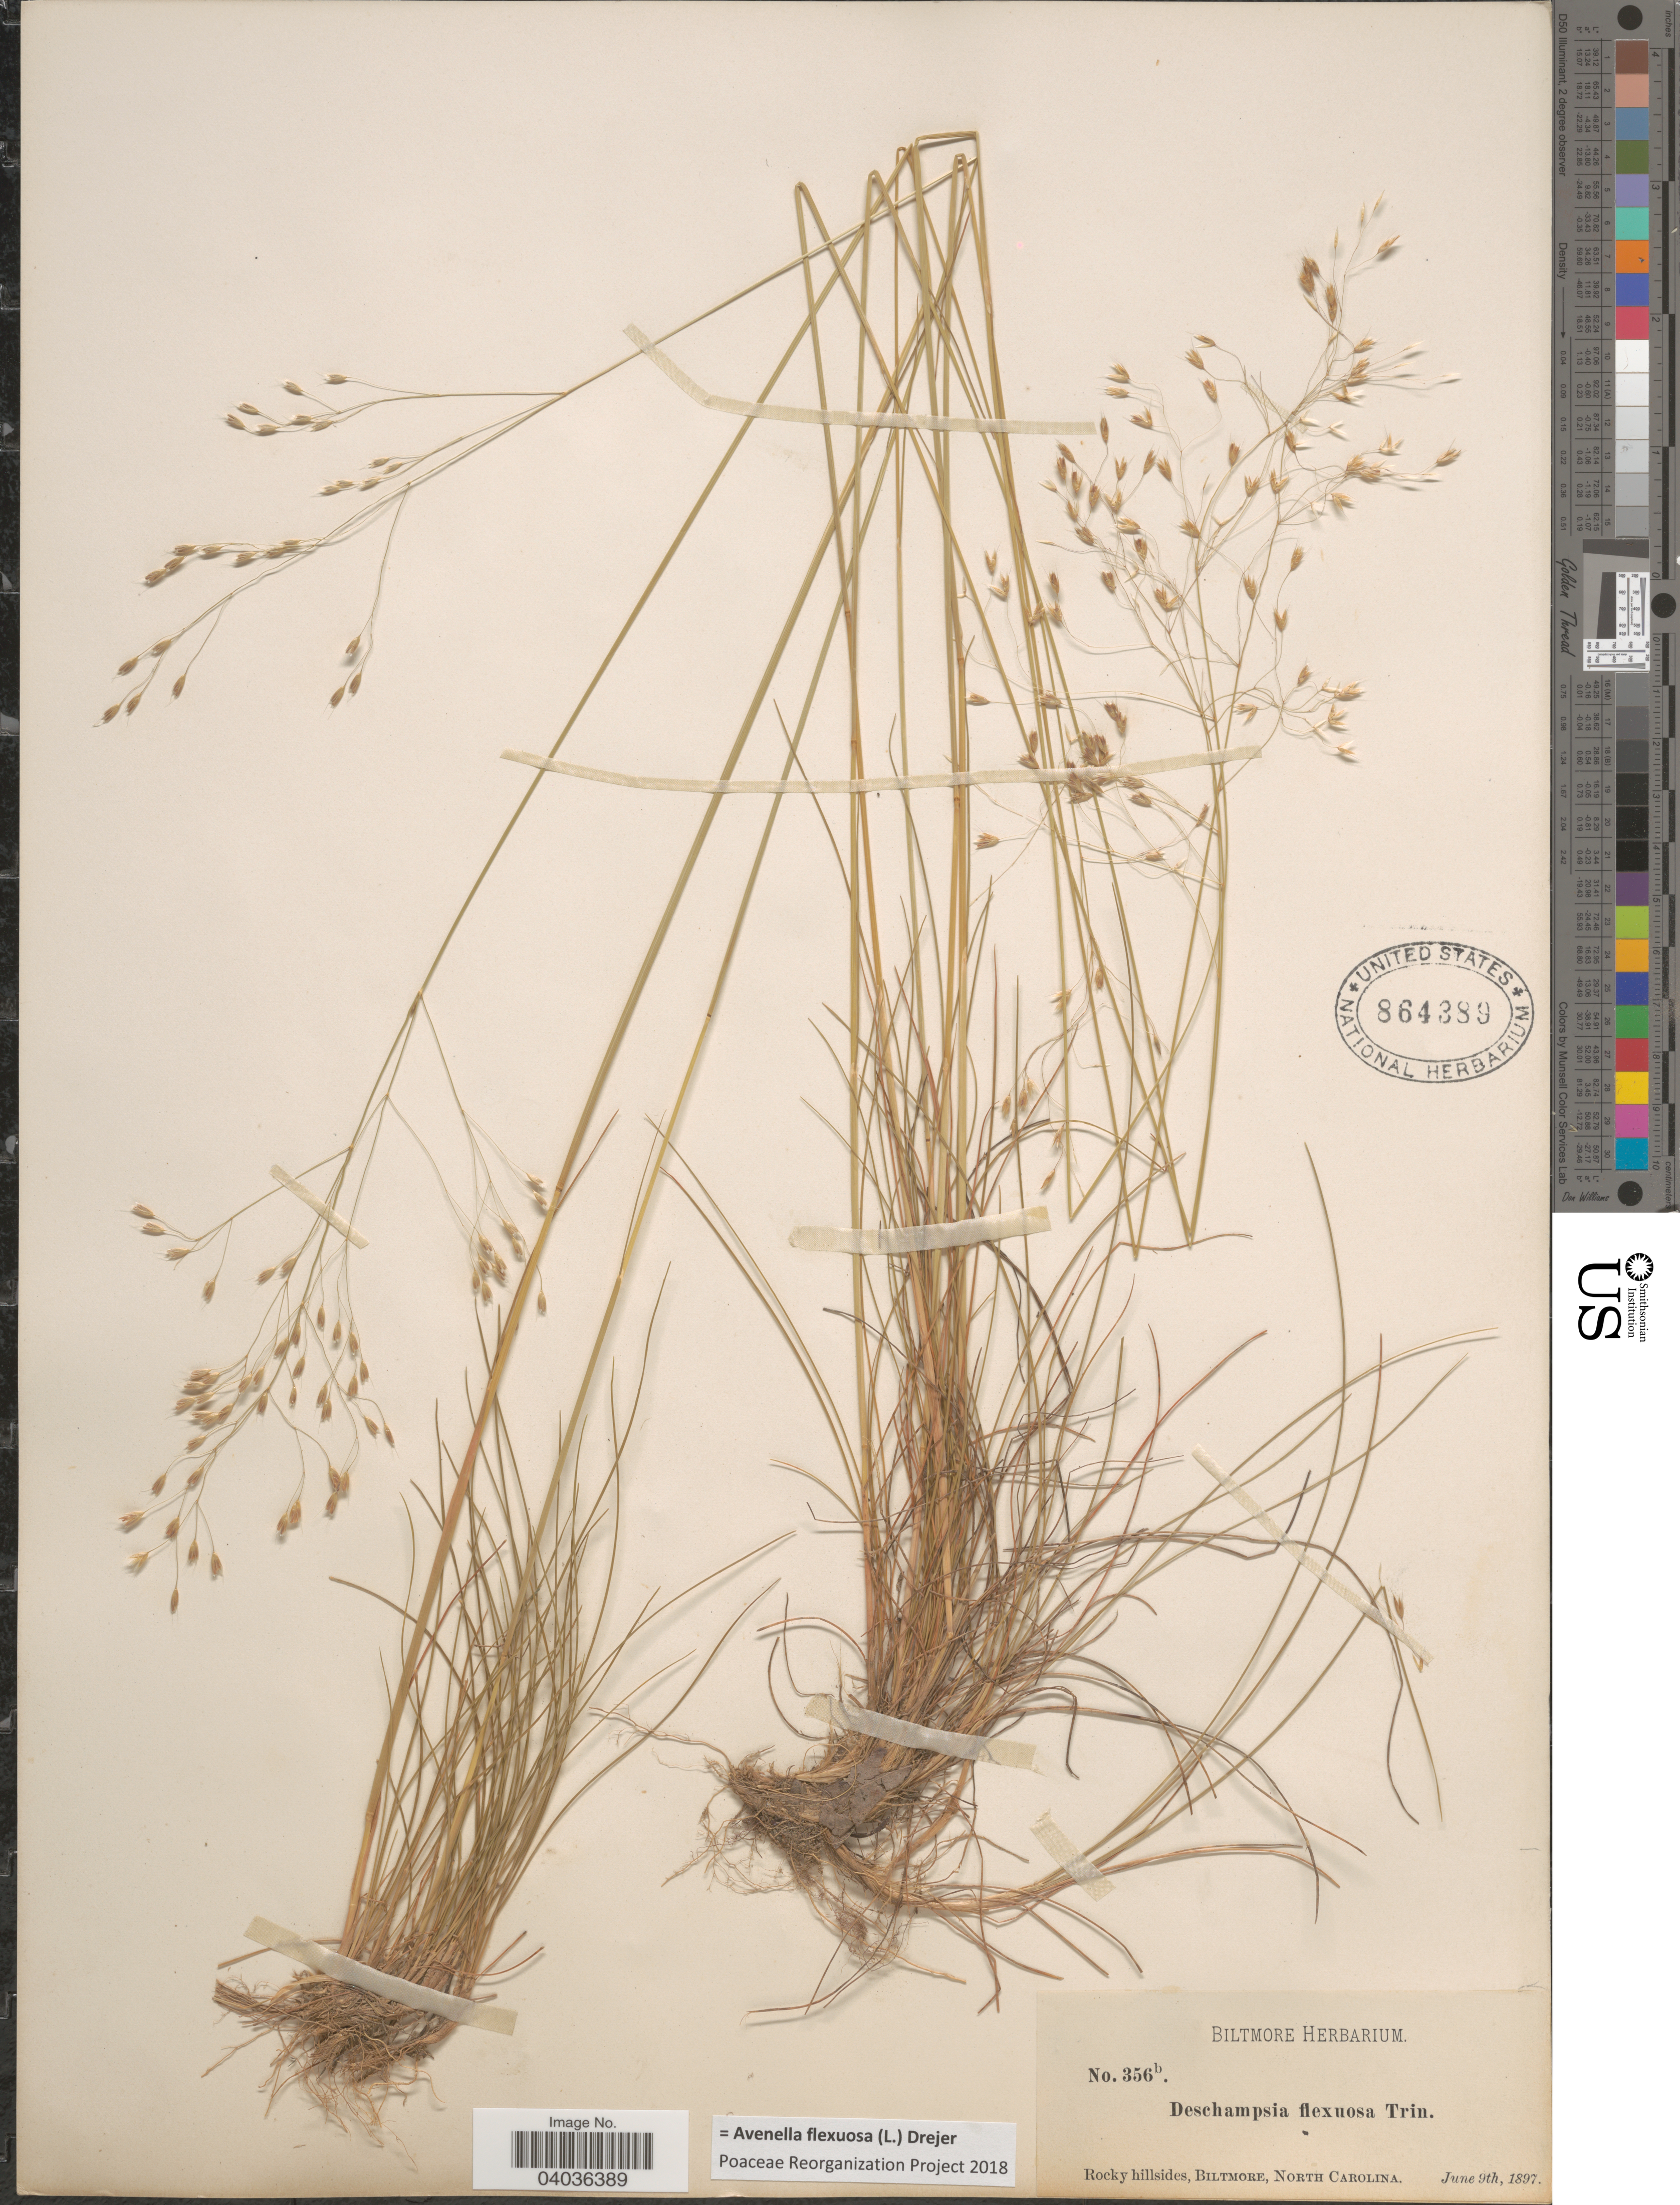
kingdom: Plantae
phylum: Tracheophyta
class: Liliopsida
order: Poales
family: Poaceae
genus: Avenella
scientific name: Avenella flexuosa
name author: (L.) Drejer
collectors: ex herb. Biltmore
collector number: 356b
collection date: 1897-06-09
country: United States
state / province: North Carolina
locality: Rocky hillsides, Biltmore.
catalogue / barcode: US 864389